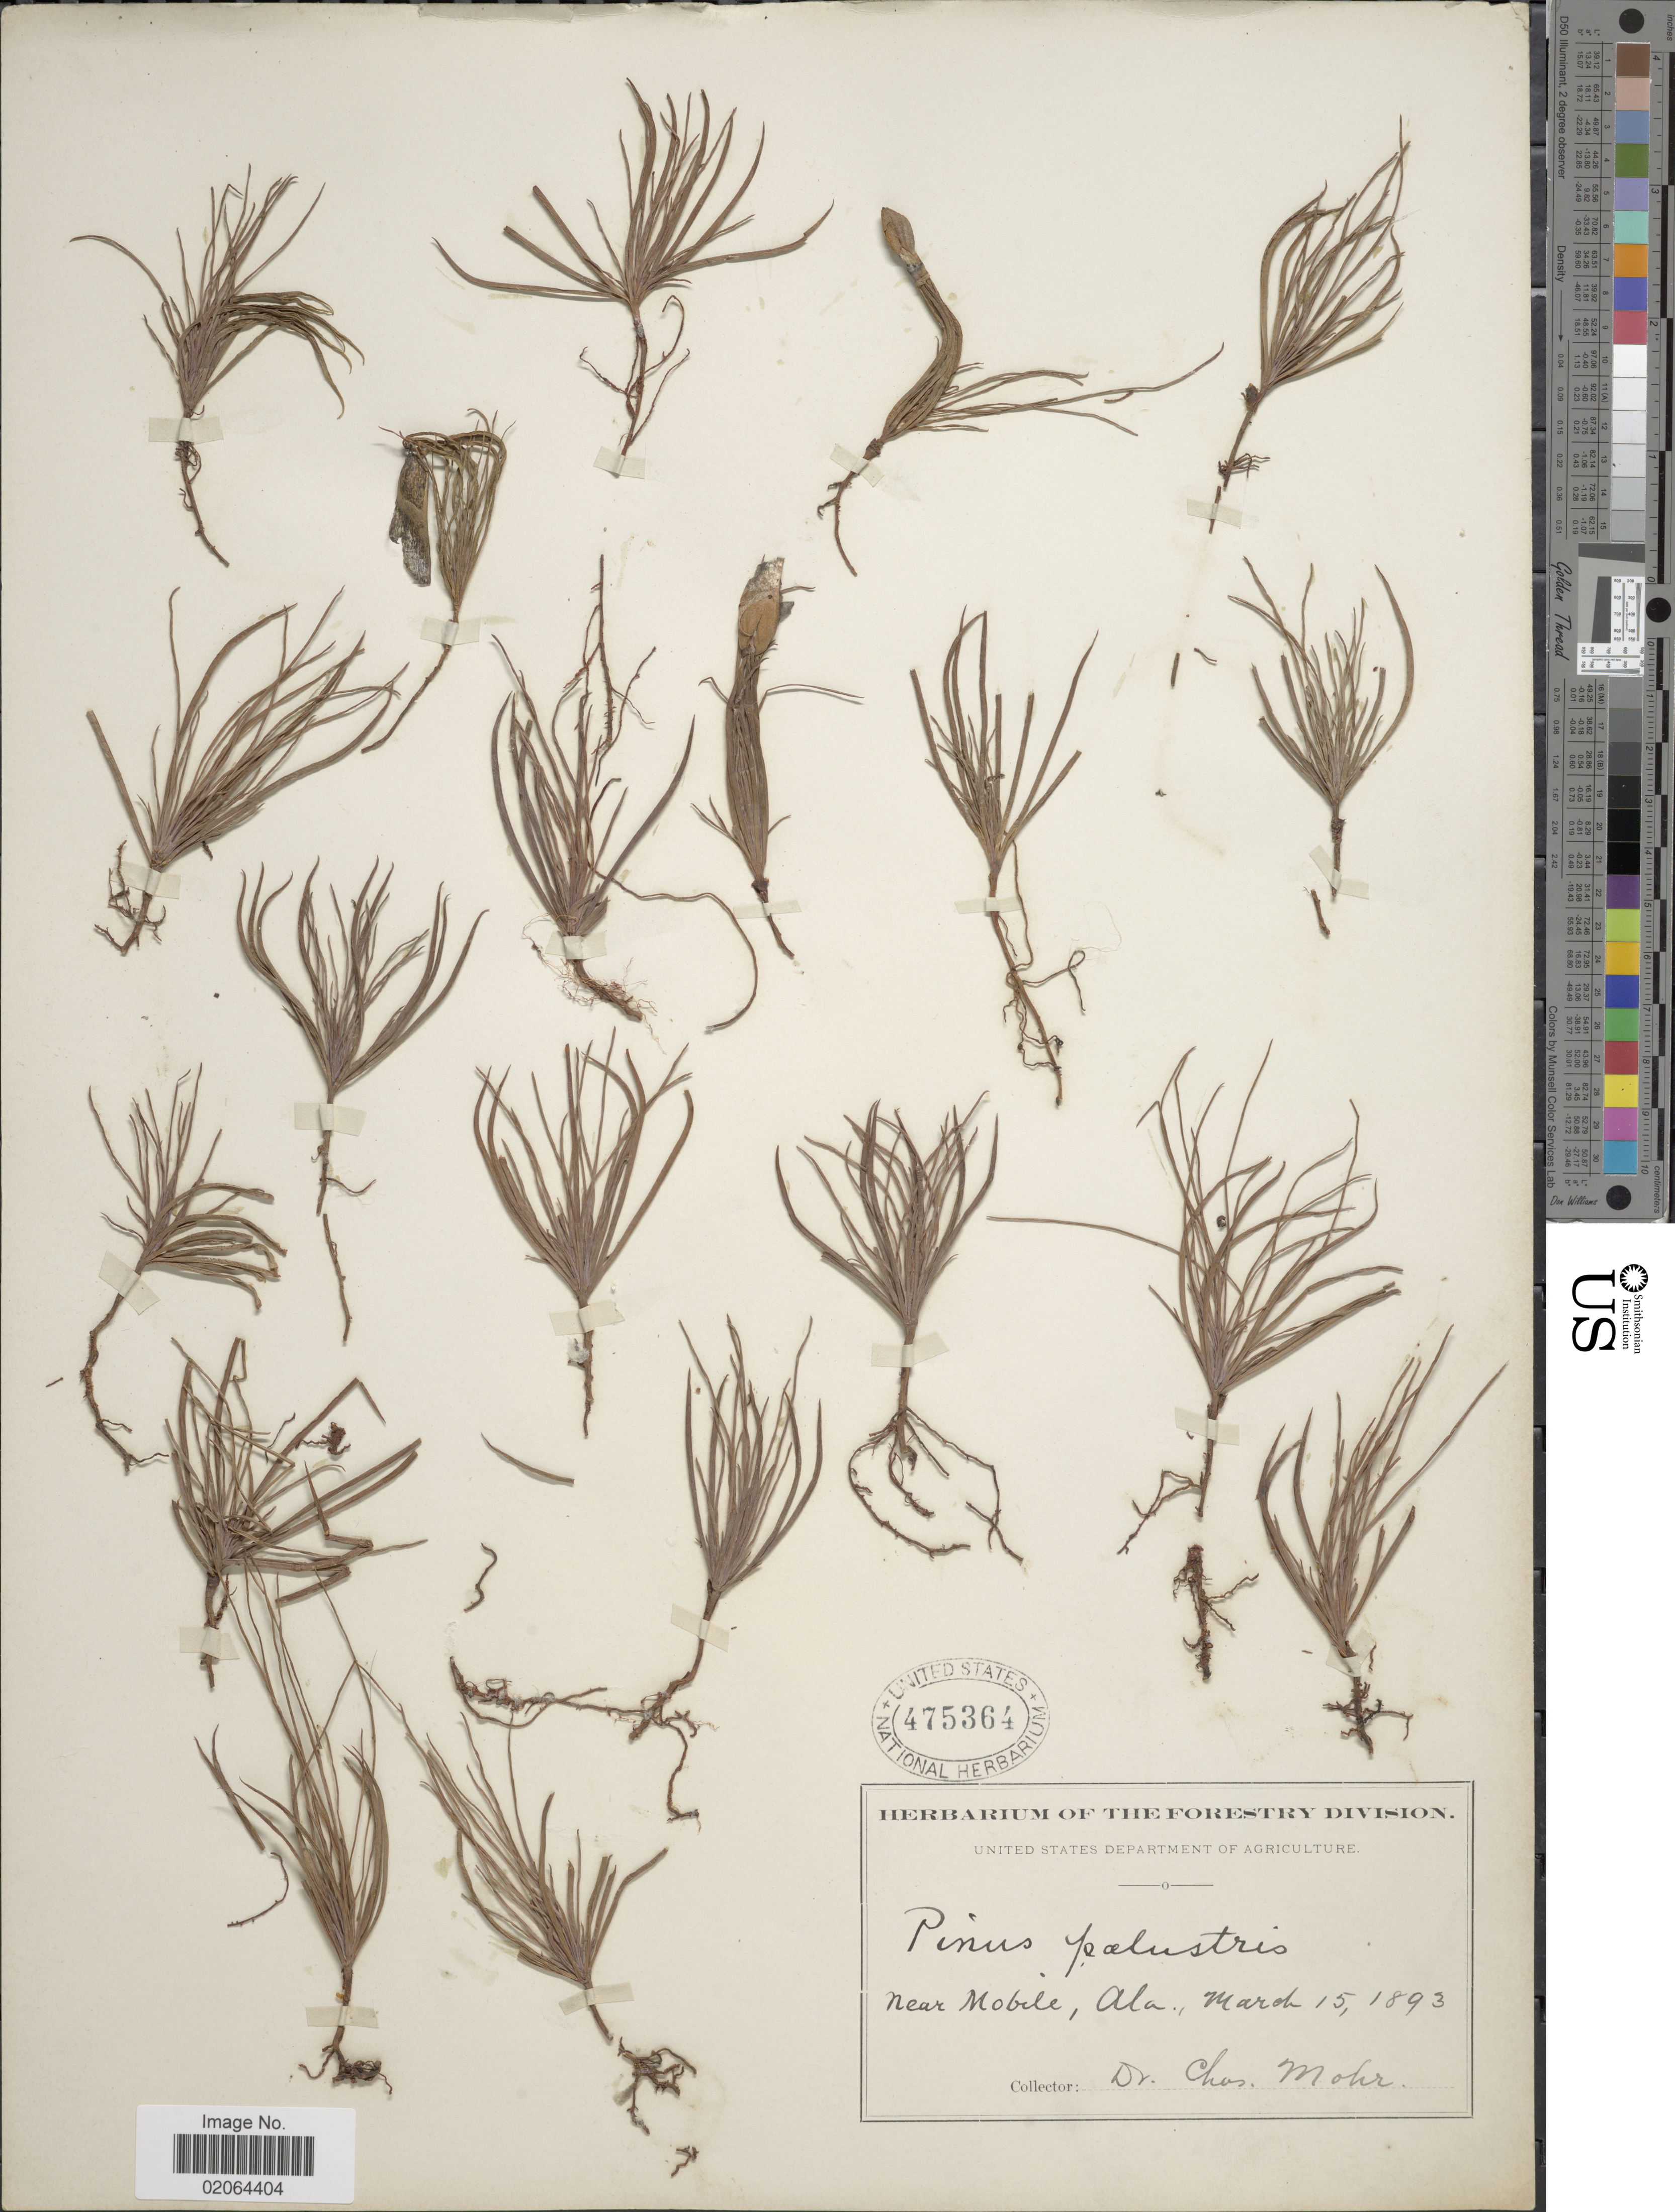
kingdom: Plantae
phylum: Tracheophyta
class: Pinopsida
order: Pinales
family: Pinaceae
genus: Pinus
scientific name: Pinus palustris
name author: Mill.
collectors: C. T. Mohr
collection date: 1893-03-15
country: United States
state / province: Alabama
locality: Near Mobile, Ala.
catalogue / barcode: US 475364